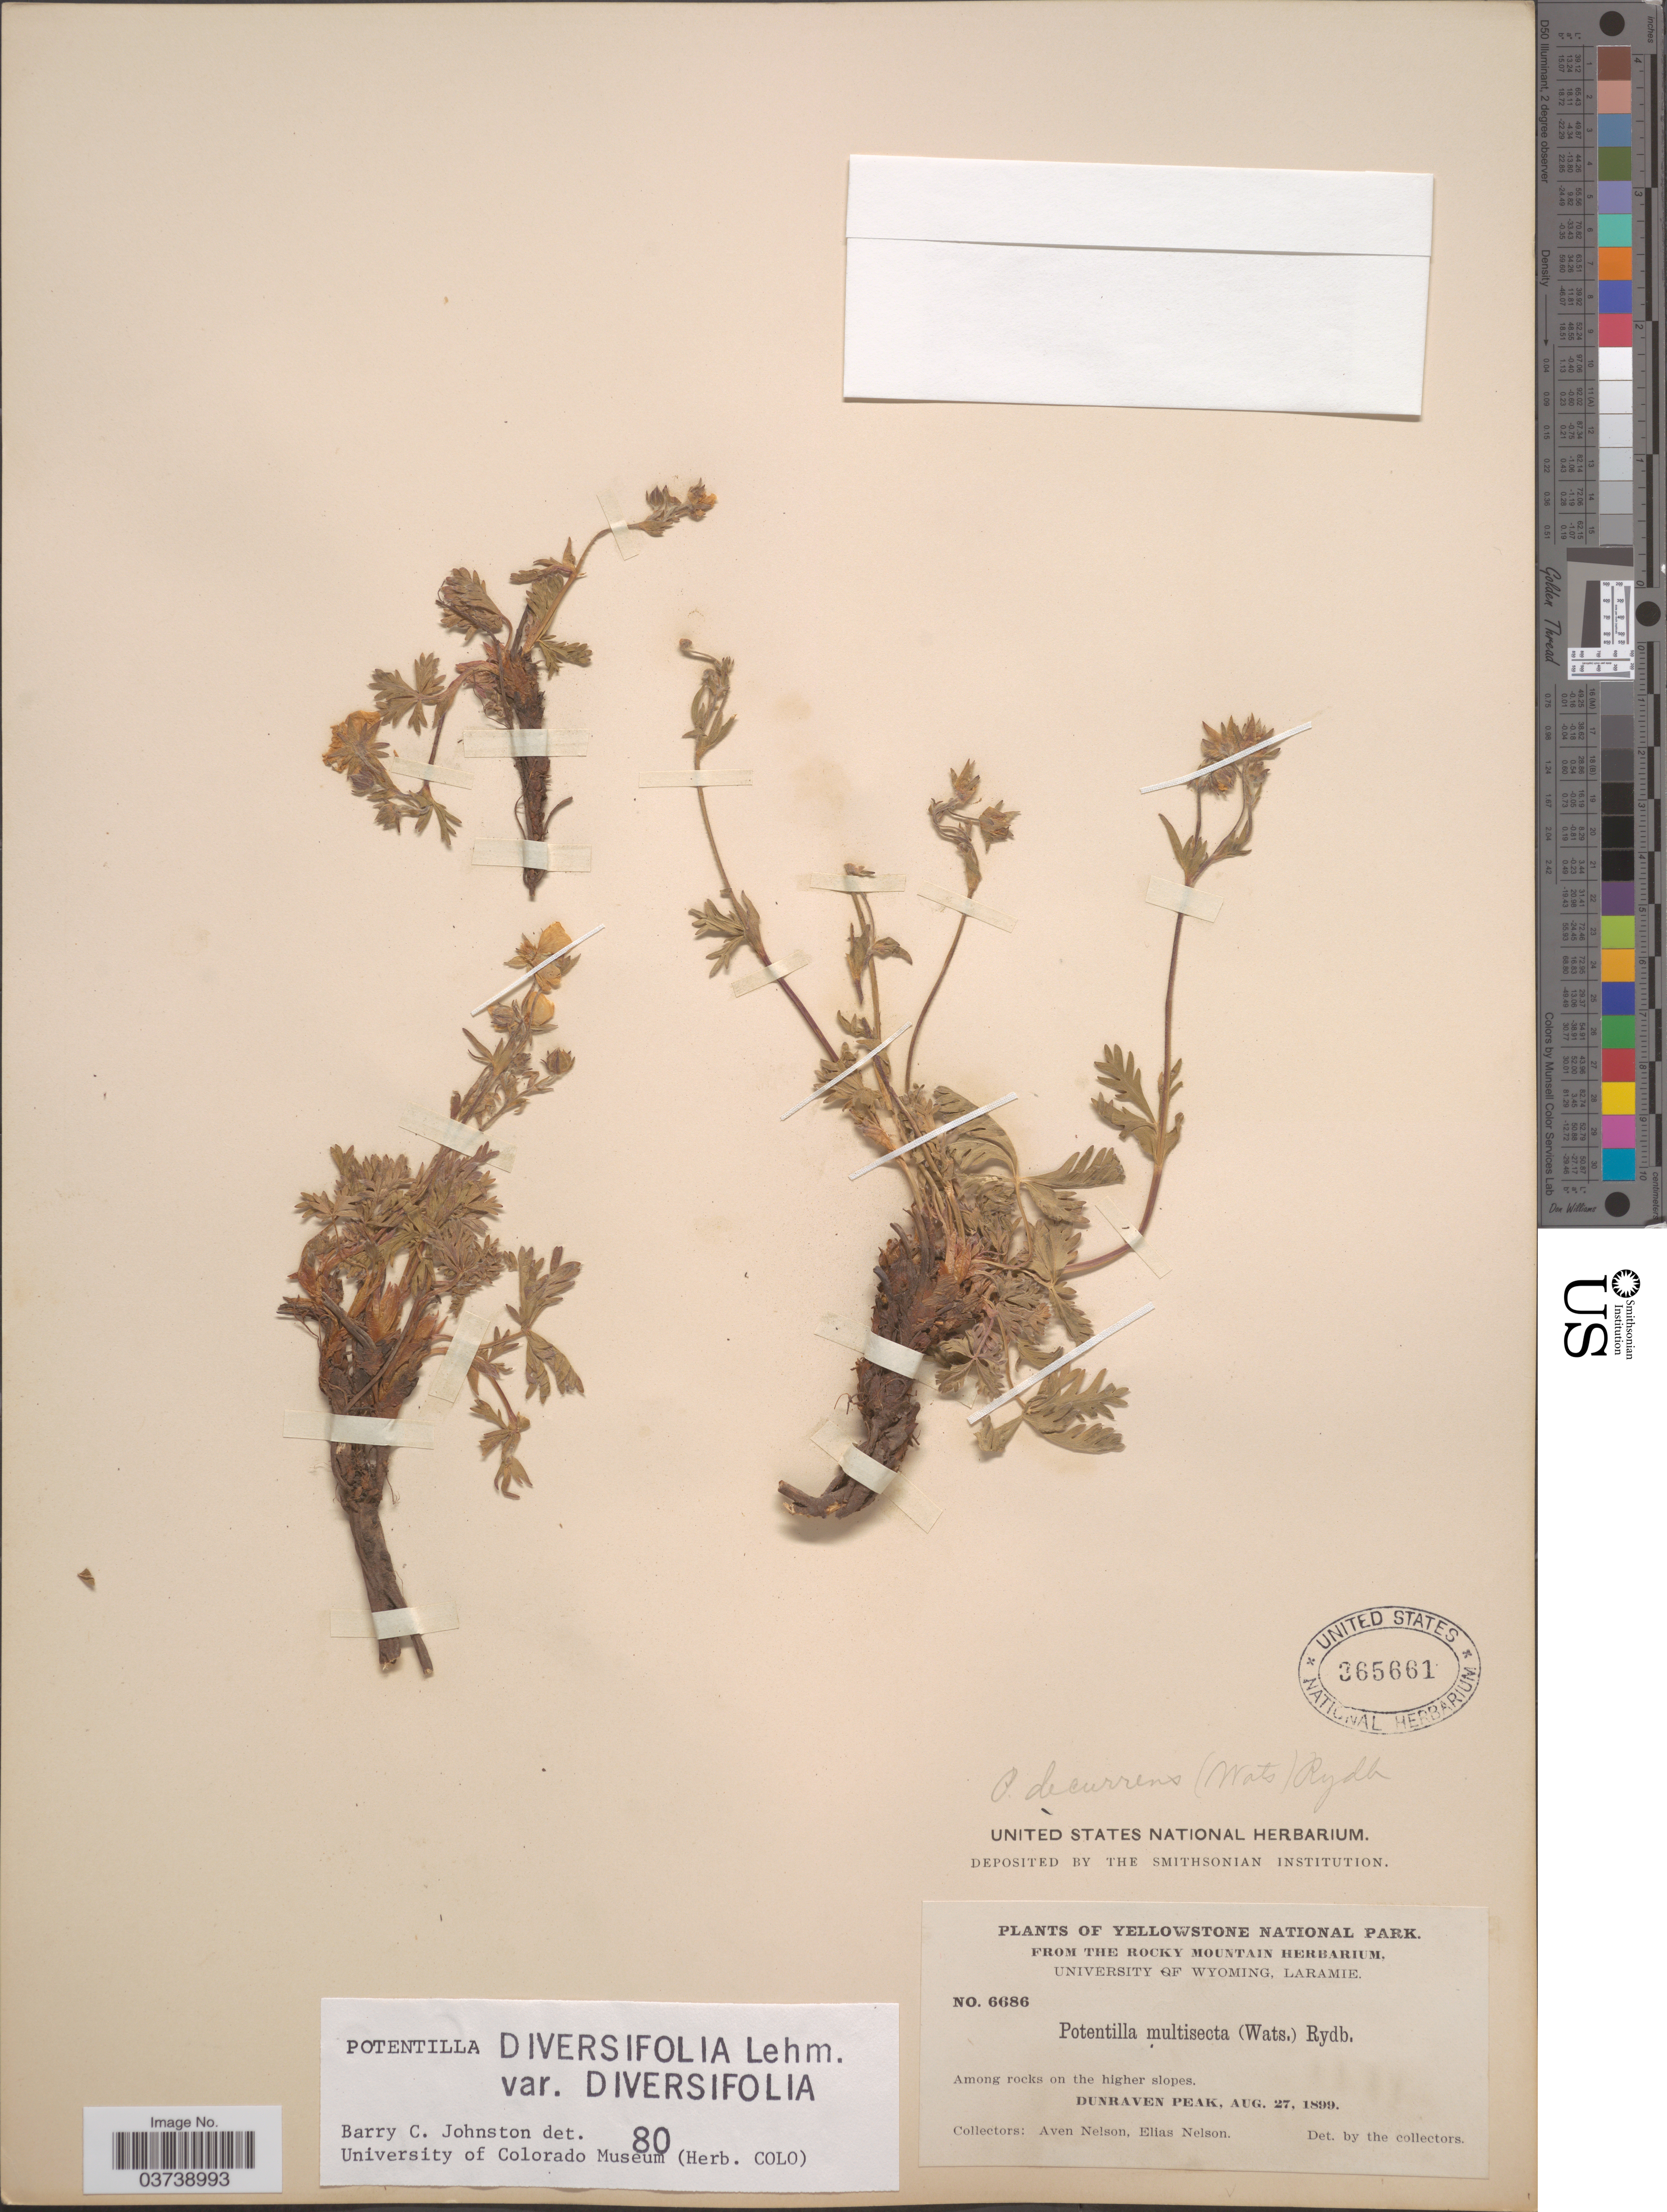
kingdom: Plantae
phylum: Tracheophyta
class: Magnoliopsida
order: Rosales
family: Rosaceae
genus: Potentilla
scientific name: Potentilla diversifolia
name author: Lehm.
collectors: A. Nelson & E. Nelson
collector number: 6686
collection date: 1899-08-27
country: United States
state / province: Wyoming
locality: Yellowstone National Park. Dunraven Peak.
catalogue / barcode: US 365661